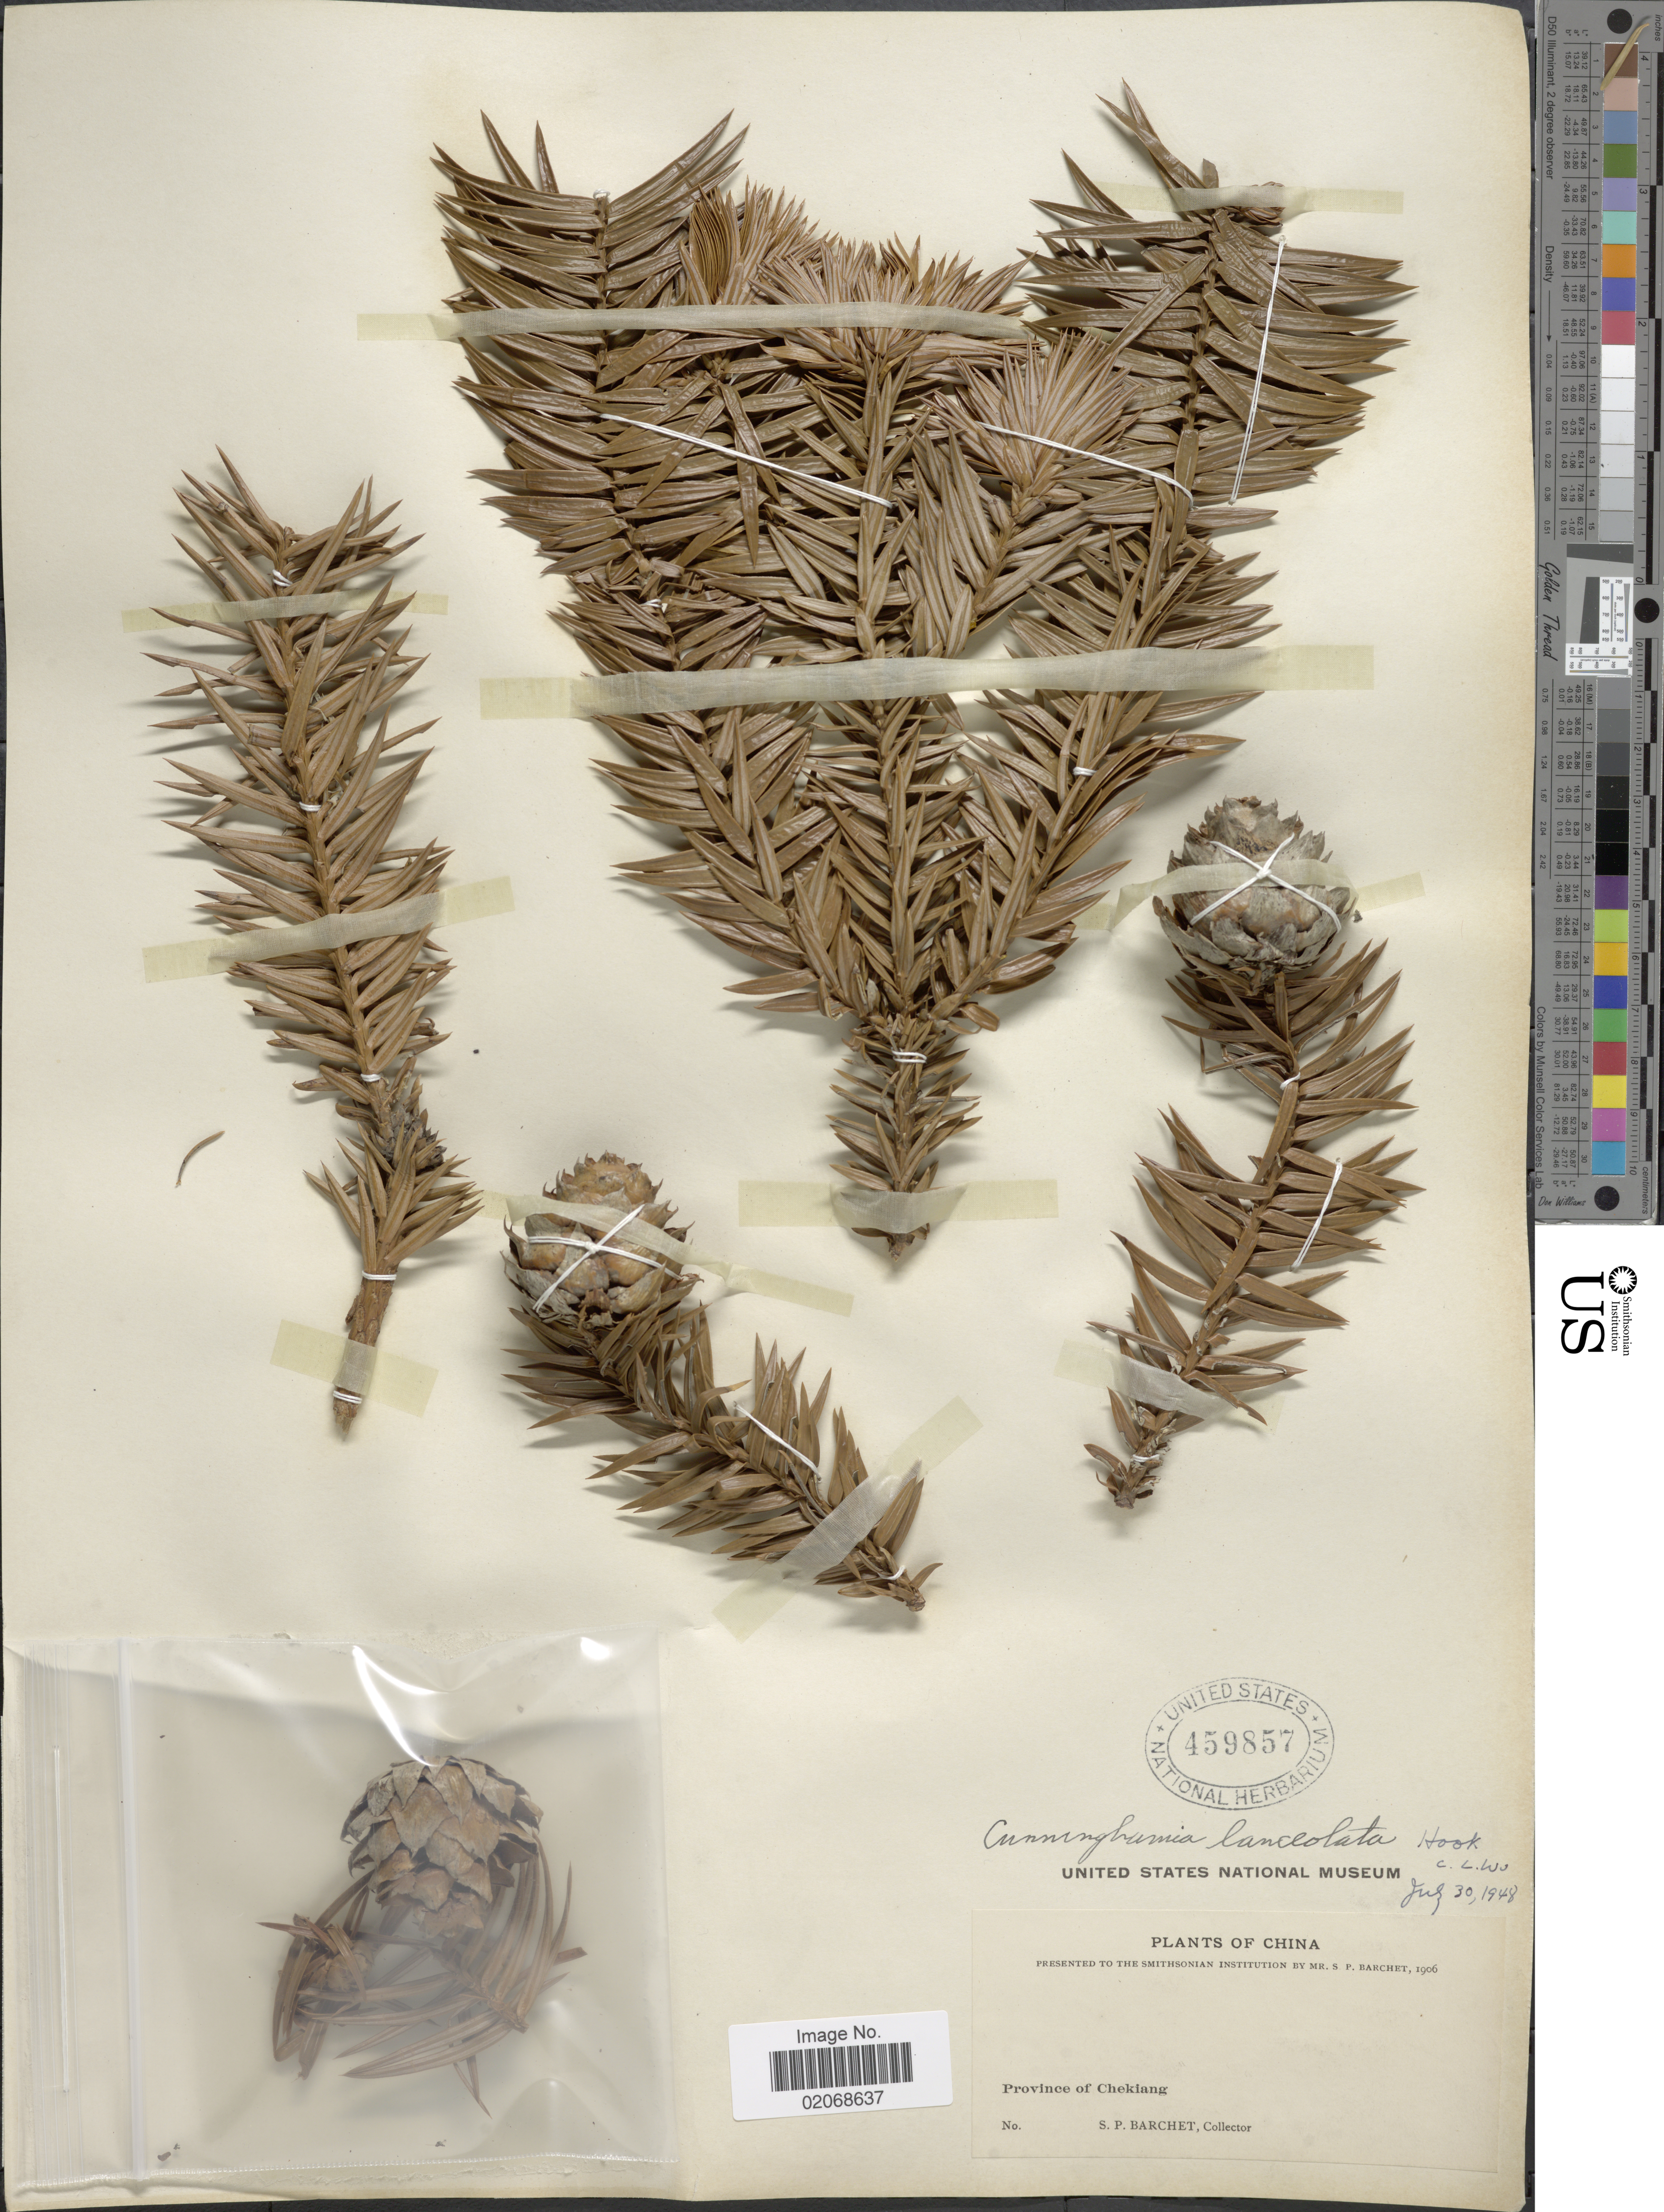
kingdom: Plantae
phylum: Tracheophyta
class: Pinopsida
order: Pinales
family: Cupressaceae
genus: Cunninghamia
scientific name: Cunninghamia lanceolata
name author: (Lamb.) Hook.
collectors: S. P. Barchet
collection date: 1906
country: China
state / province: Zhejiang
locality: Province of Chekiang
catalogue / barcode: US 459857